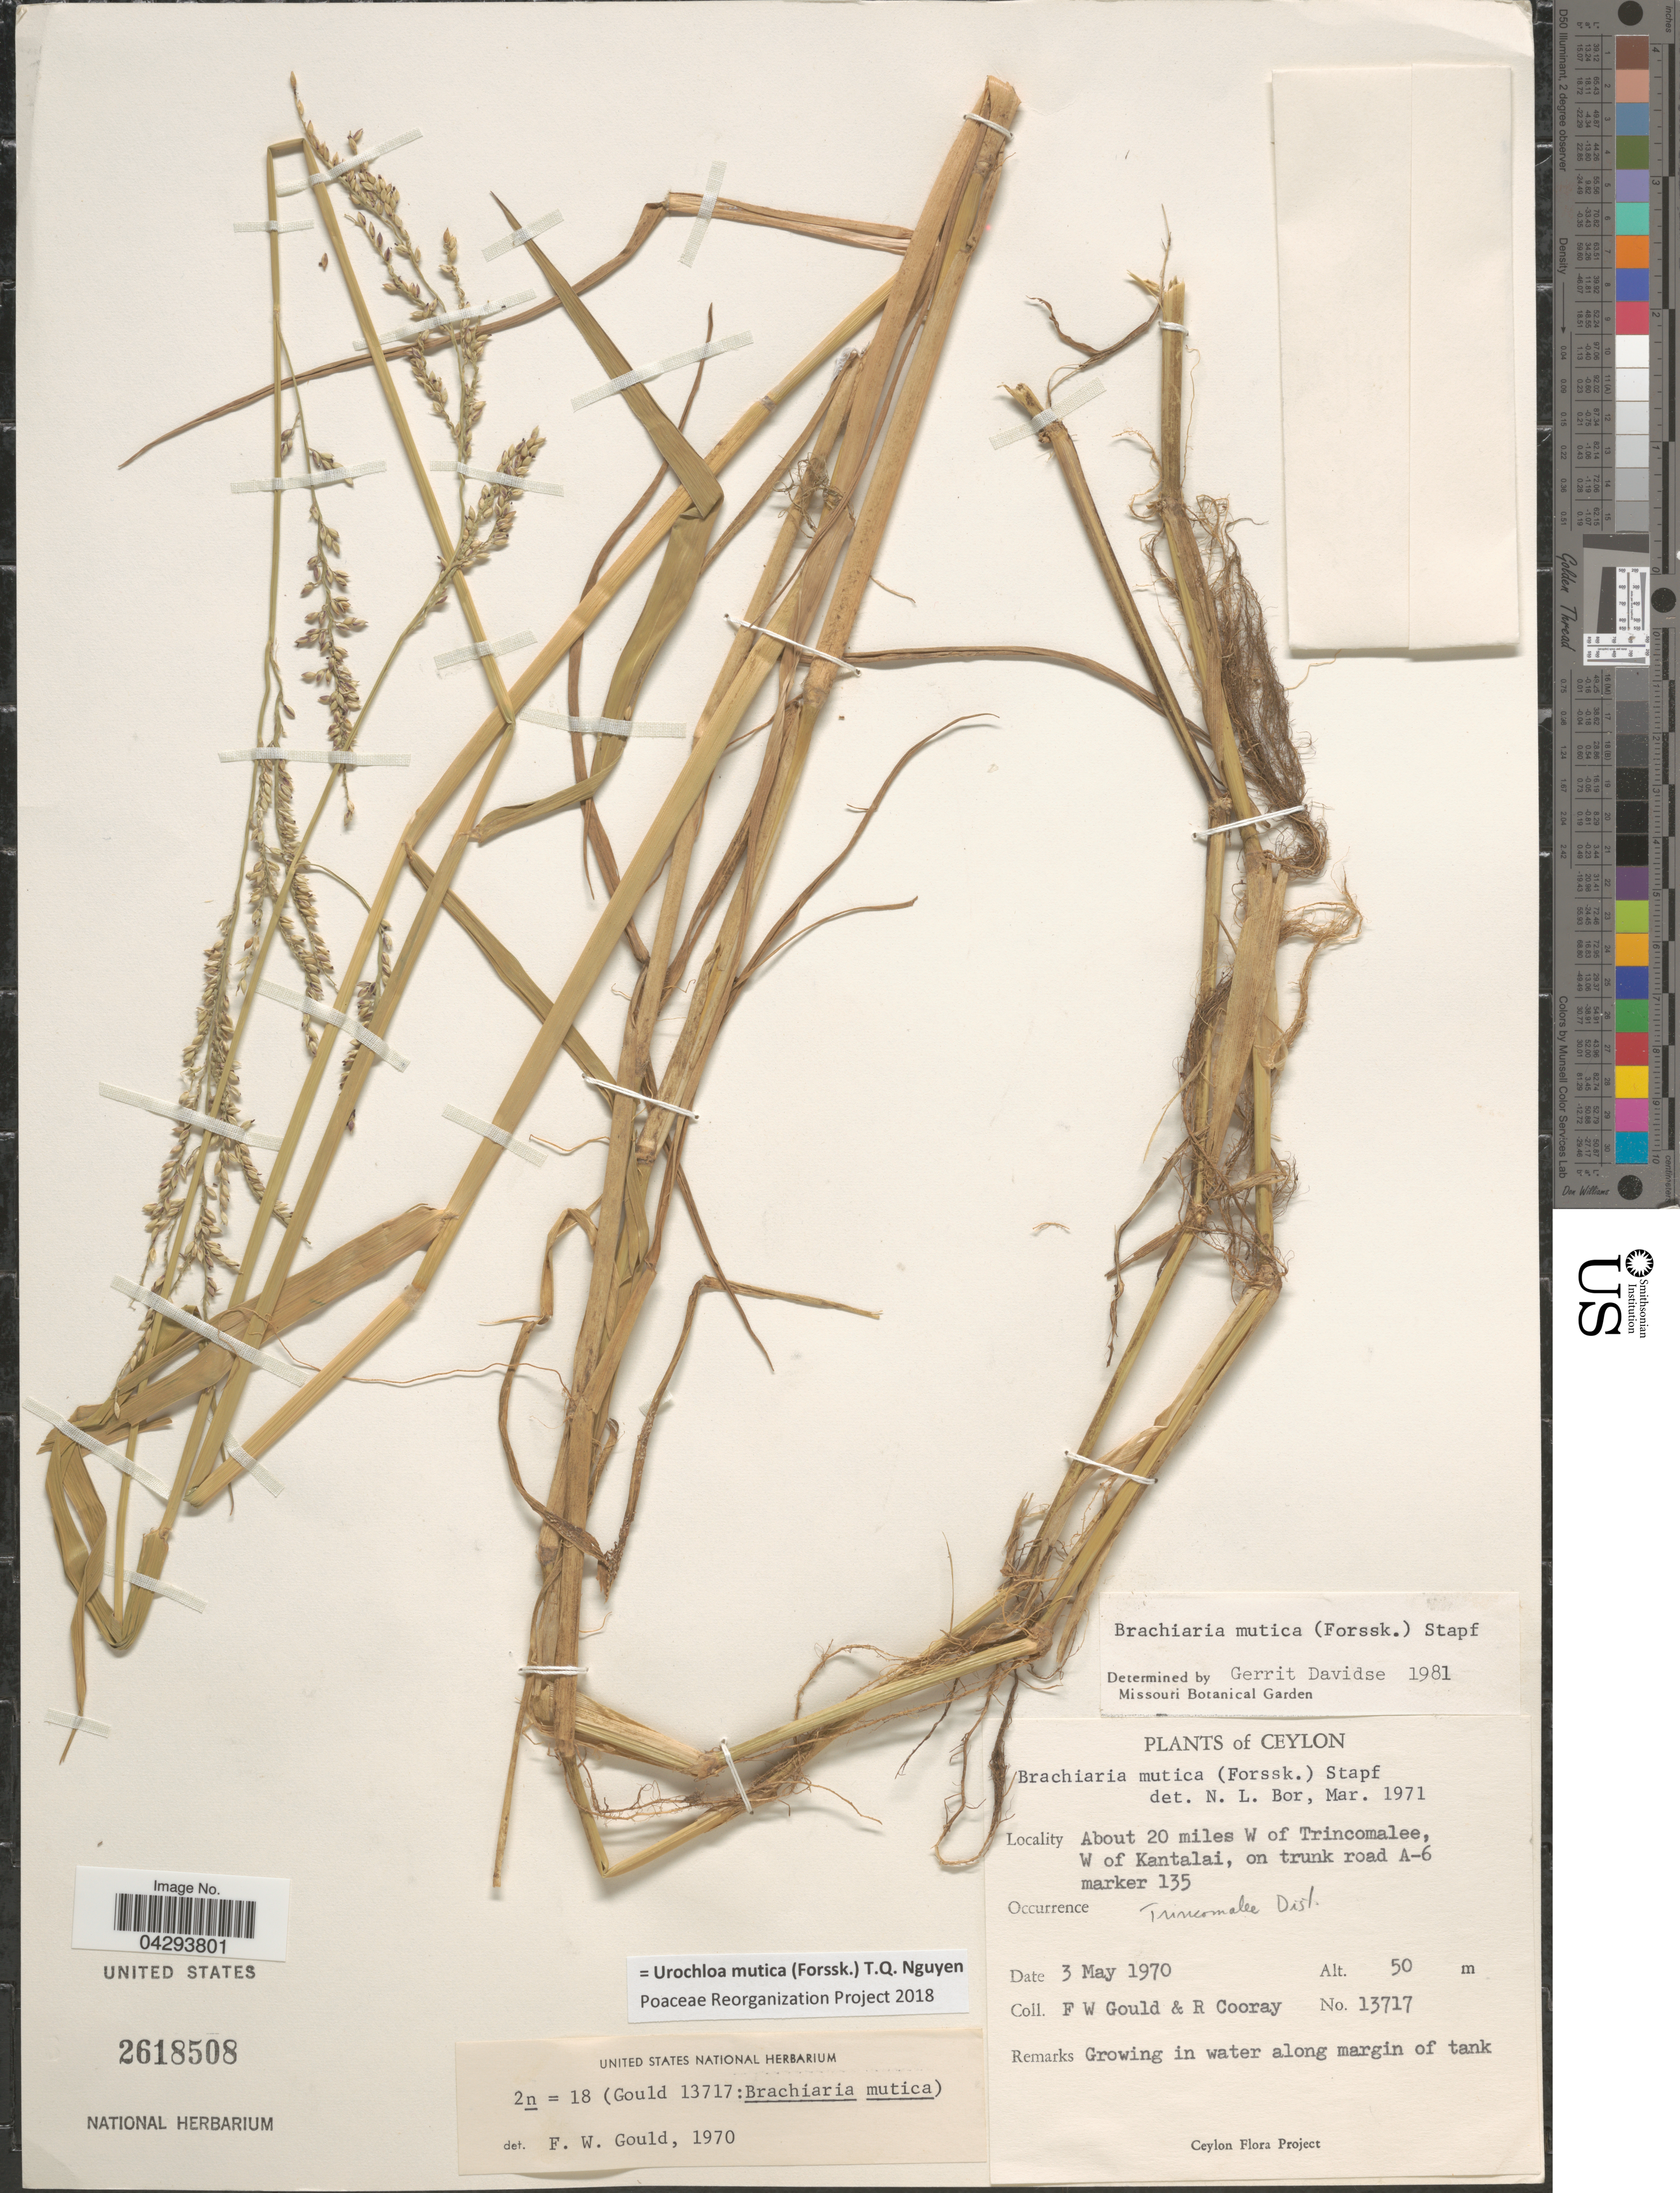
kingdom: Plantae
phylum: Tracheophyta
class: Liliopsida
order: Poales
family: Poaceae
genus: Urochloa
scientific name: Urochloa mutica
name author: (Forssk.) T.Q. Nguyen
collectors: F. W. Gould & R. Cooray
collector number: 13717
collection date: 1970-05-03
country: Sri Lanka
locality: Ceylon. About 20 miles W of Trincomalee, W of Kantalai, on trunk road A-6 marker 135. Trincomalee Dist.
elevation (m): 50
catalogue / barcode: US 2618508